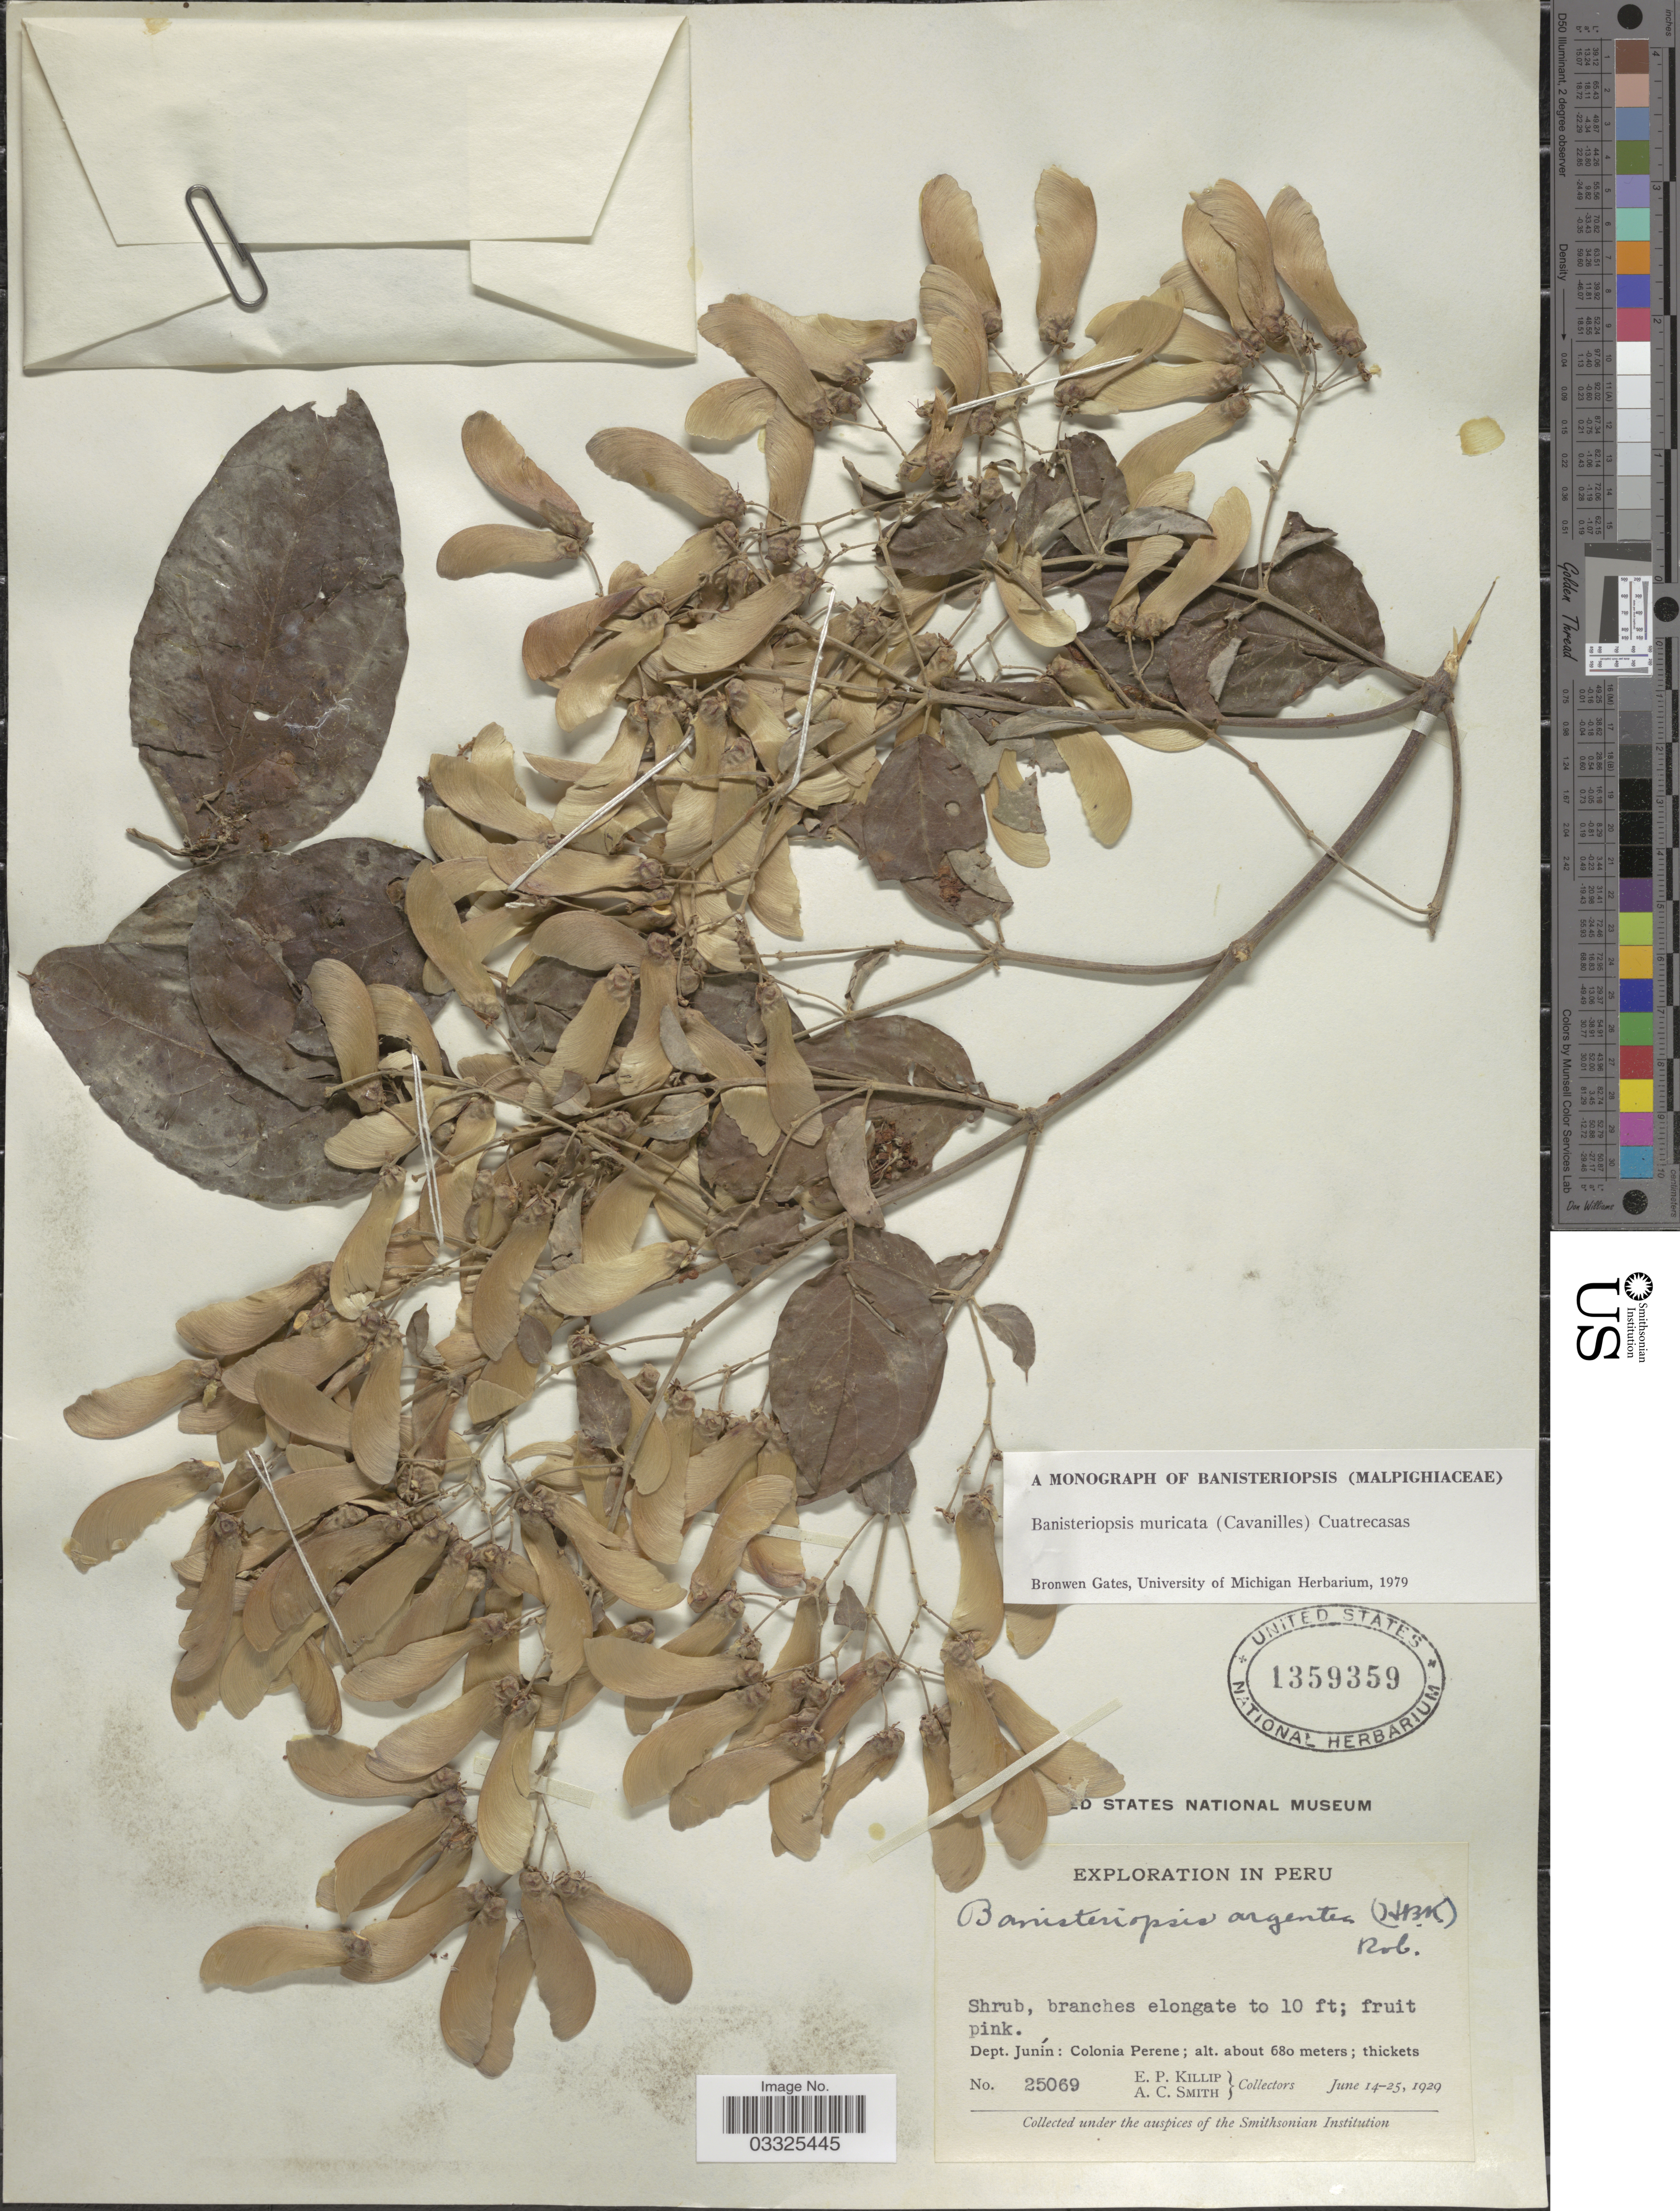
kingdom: Plantae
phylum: Tracheophyta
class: Magnoliopsida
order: Malpighiales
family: Malpighiaceae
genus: Banisteriopsis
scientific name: Banisteriopsis muricata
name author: (Cav.) Cuatrec.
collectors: E. P. Killip & A. C. Smith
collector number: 25069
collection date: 1929-06-14/1929-06-25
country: Peru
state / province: Junín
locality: Dept. Junín: Colonia Perene.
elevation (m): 680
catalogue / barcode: US 1359359